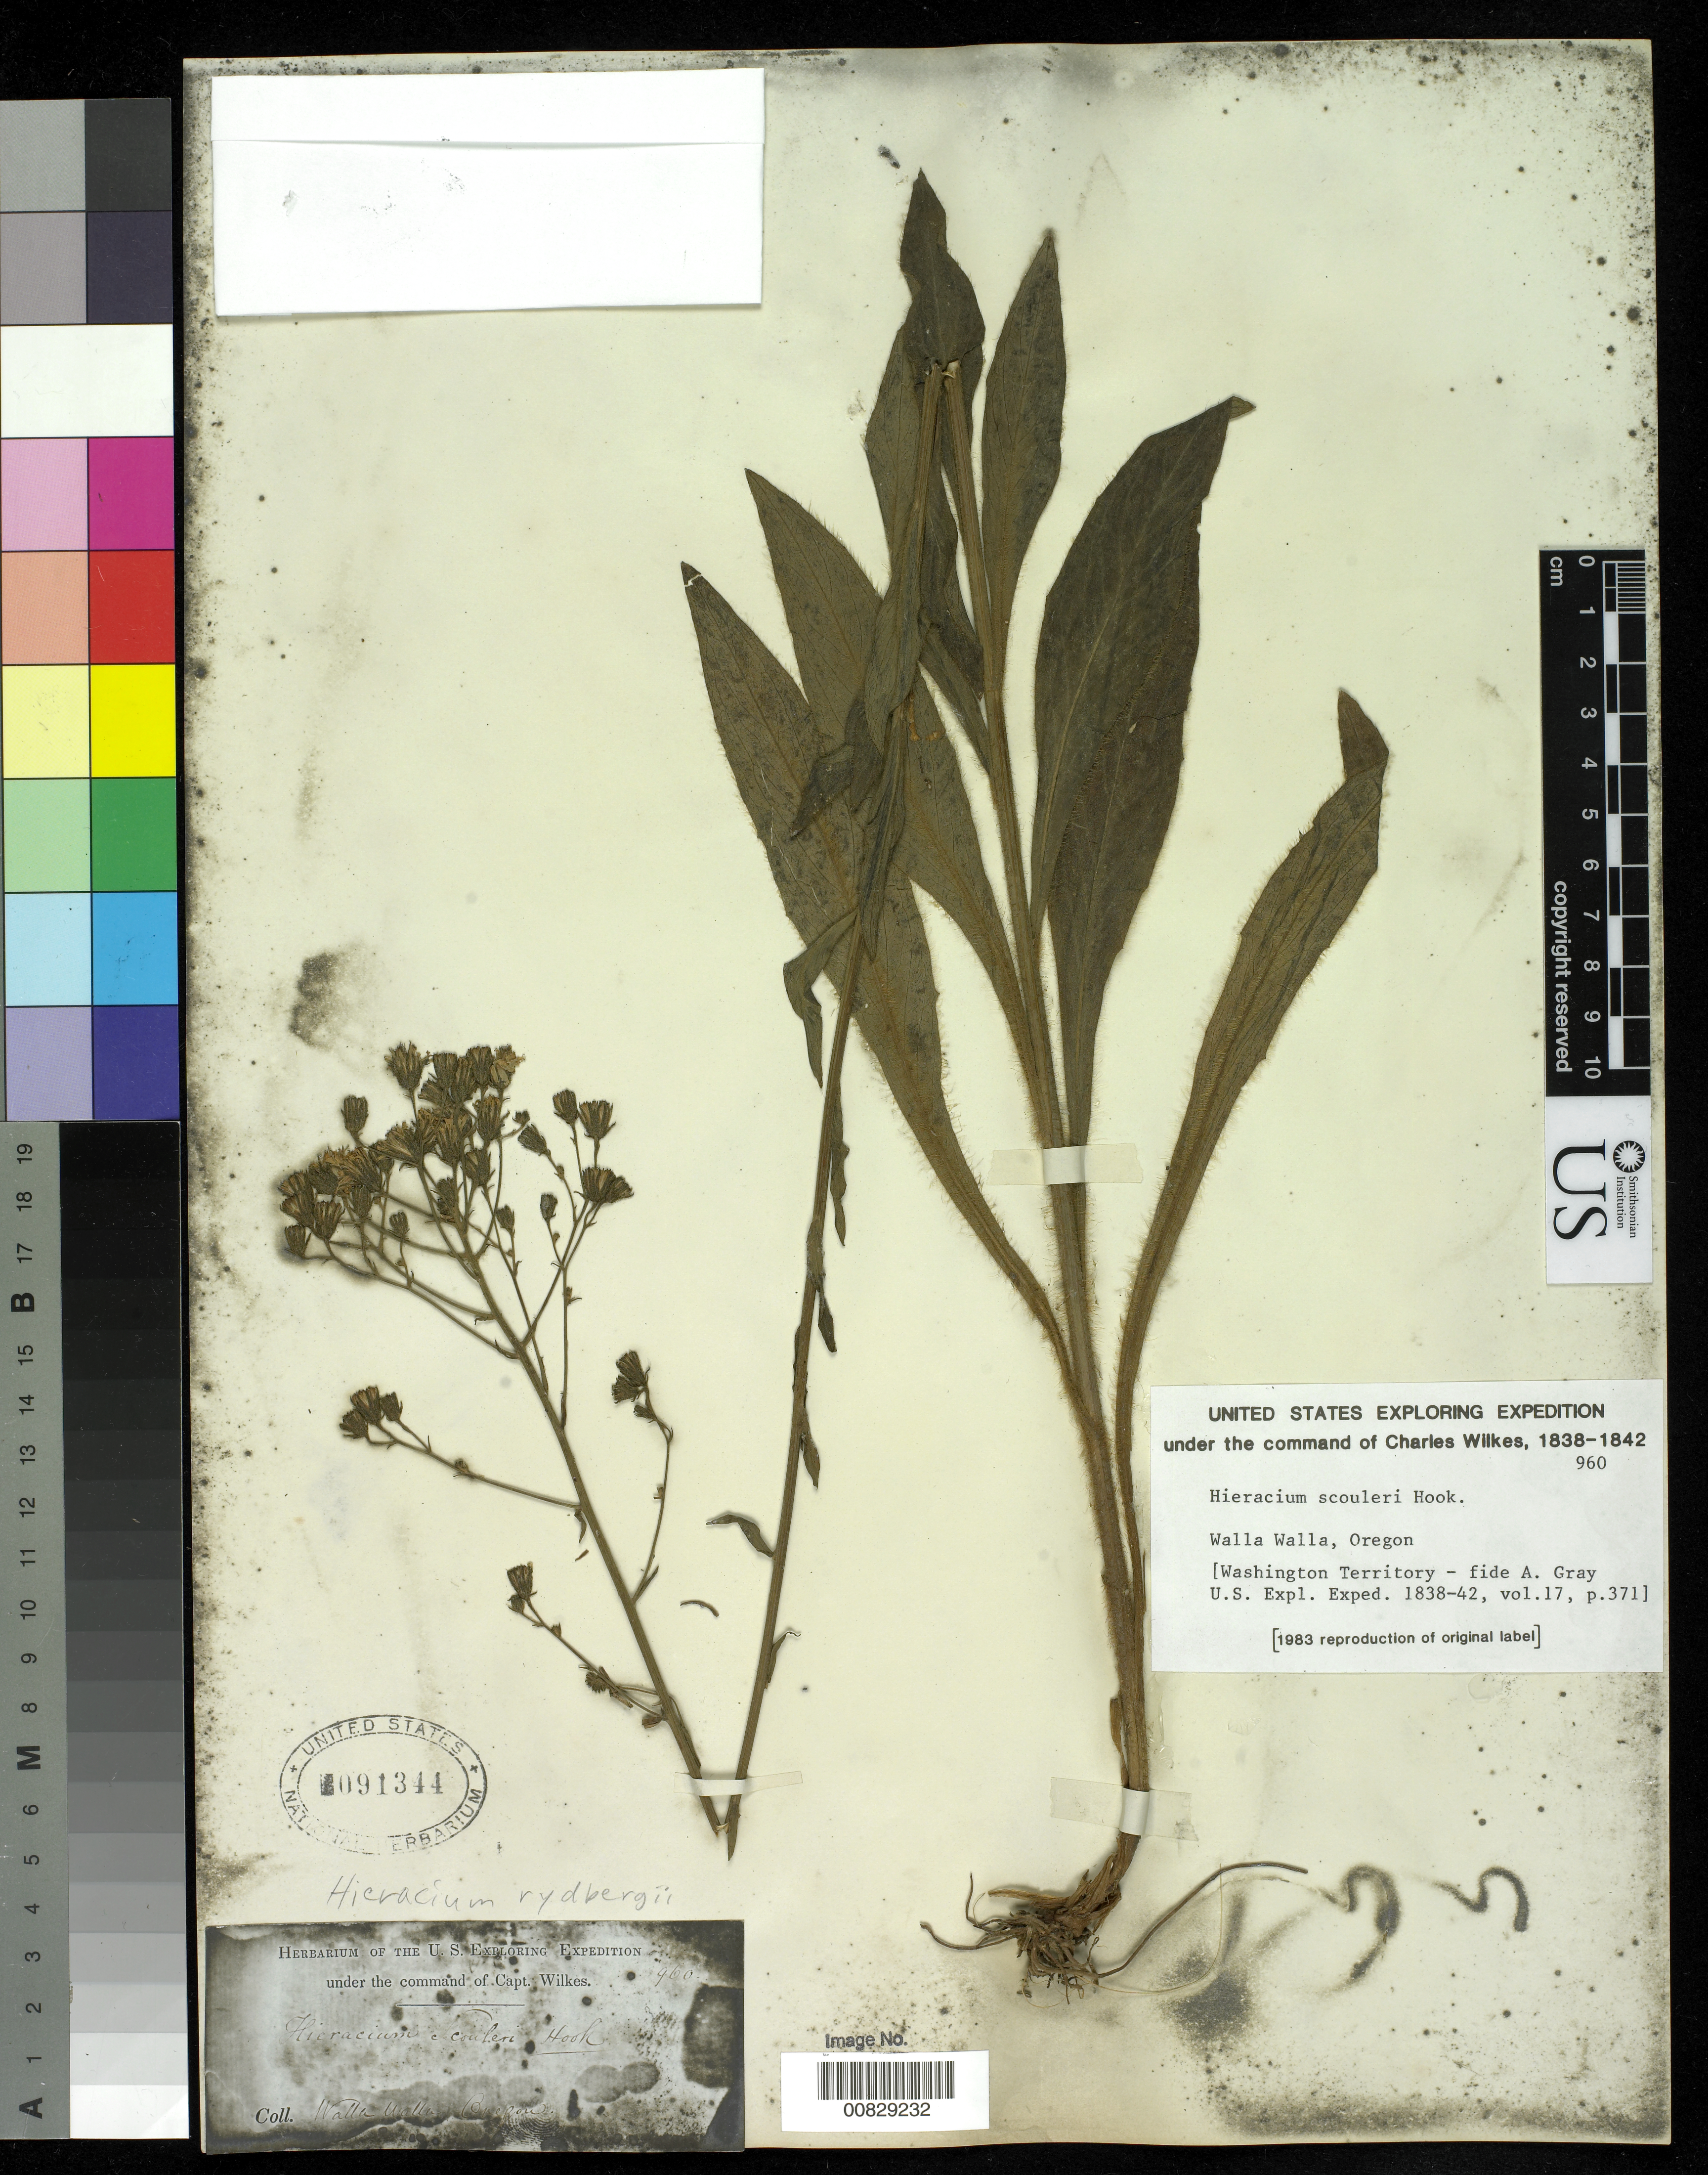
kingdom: Plantae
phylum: Tracheophyta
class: Magnoliopsida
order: Asterales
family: Asteraceae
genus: Hieracium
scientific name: Hieracium rydbergii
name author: Zahn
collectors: Wilkes Explor. Exped.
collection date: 1838/1842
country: United States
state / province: Washington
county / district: Walla Walla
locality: Walla Walla, Oregon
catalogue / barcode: US 91344